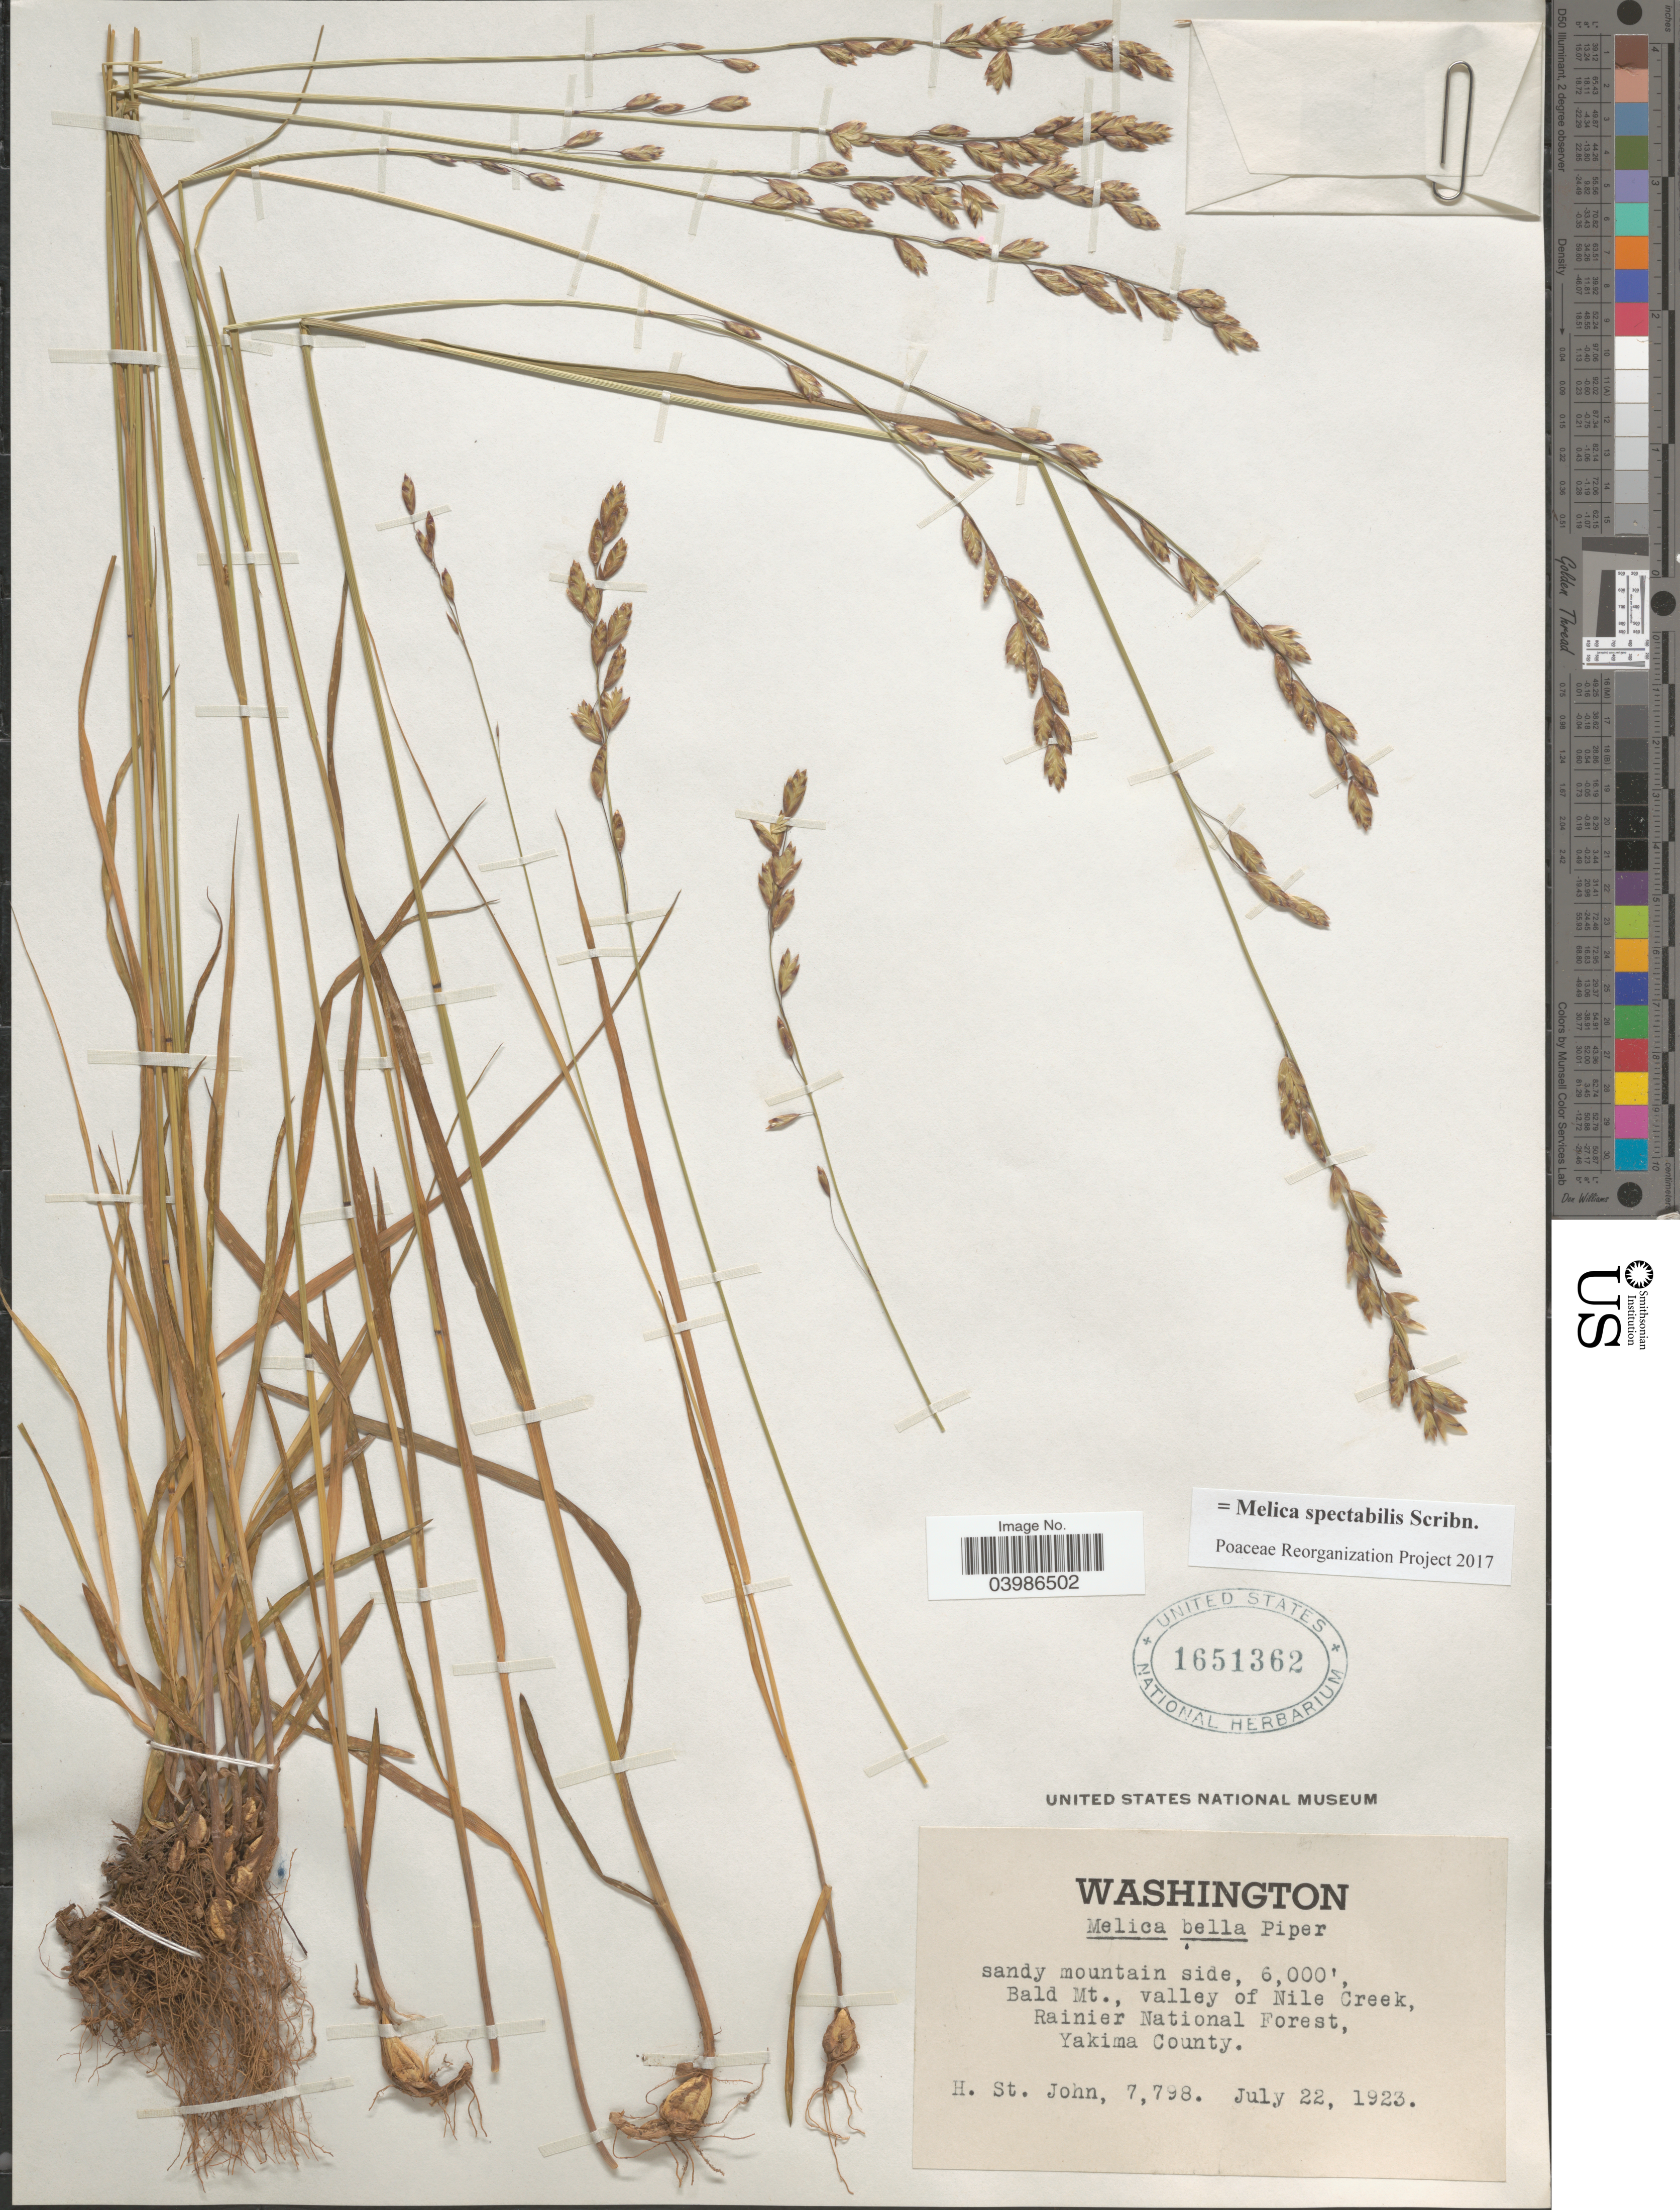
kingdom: Plantae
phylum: Tracheophyta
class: Liliopsida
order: Poales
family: Poaceae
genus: Melica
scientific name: Melica spectabilis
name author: Scribn.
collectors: H. St. John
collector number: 7798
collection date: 1923-07-22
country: United States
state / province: Washington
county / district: Yakima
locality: Bald Mt., valley of Nile Creek, Rainier National Forest, Yakima County.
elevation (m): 1829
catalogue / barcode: US 1651362